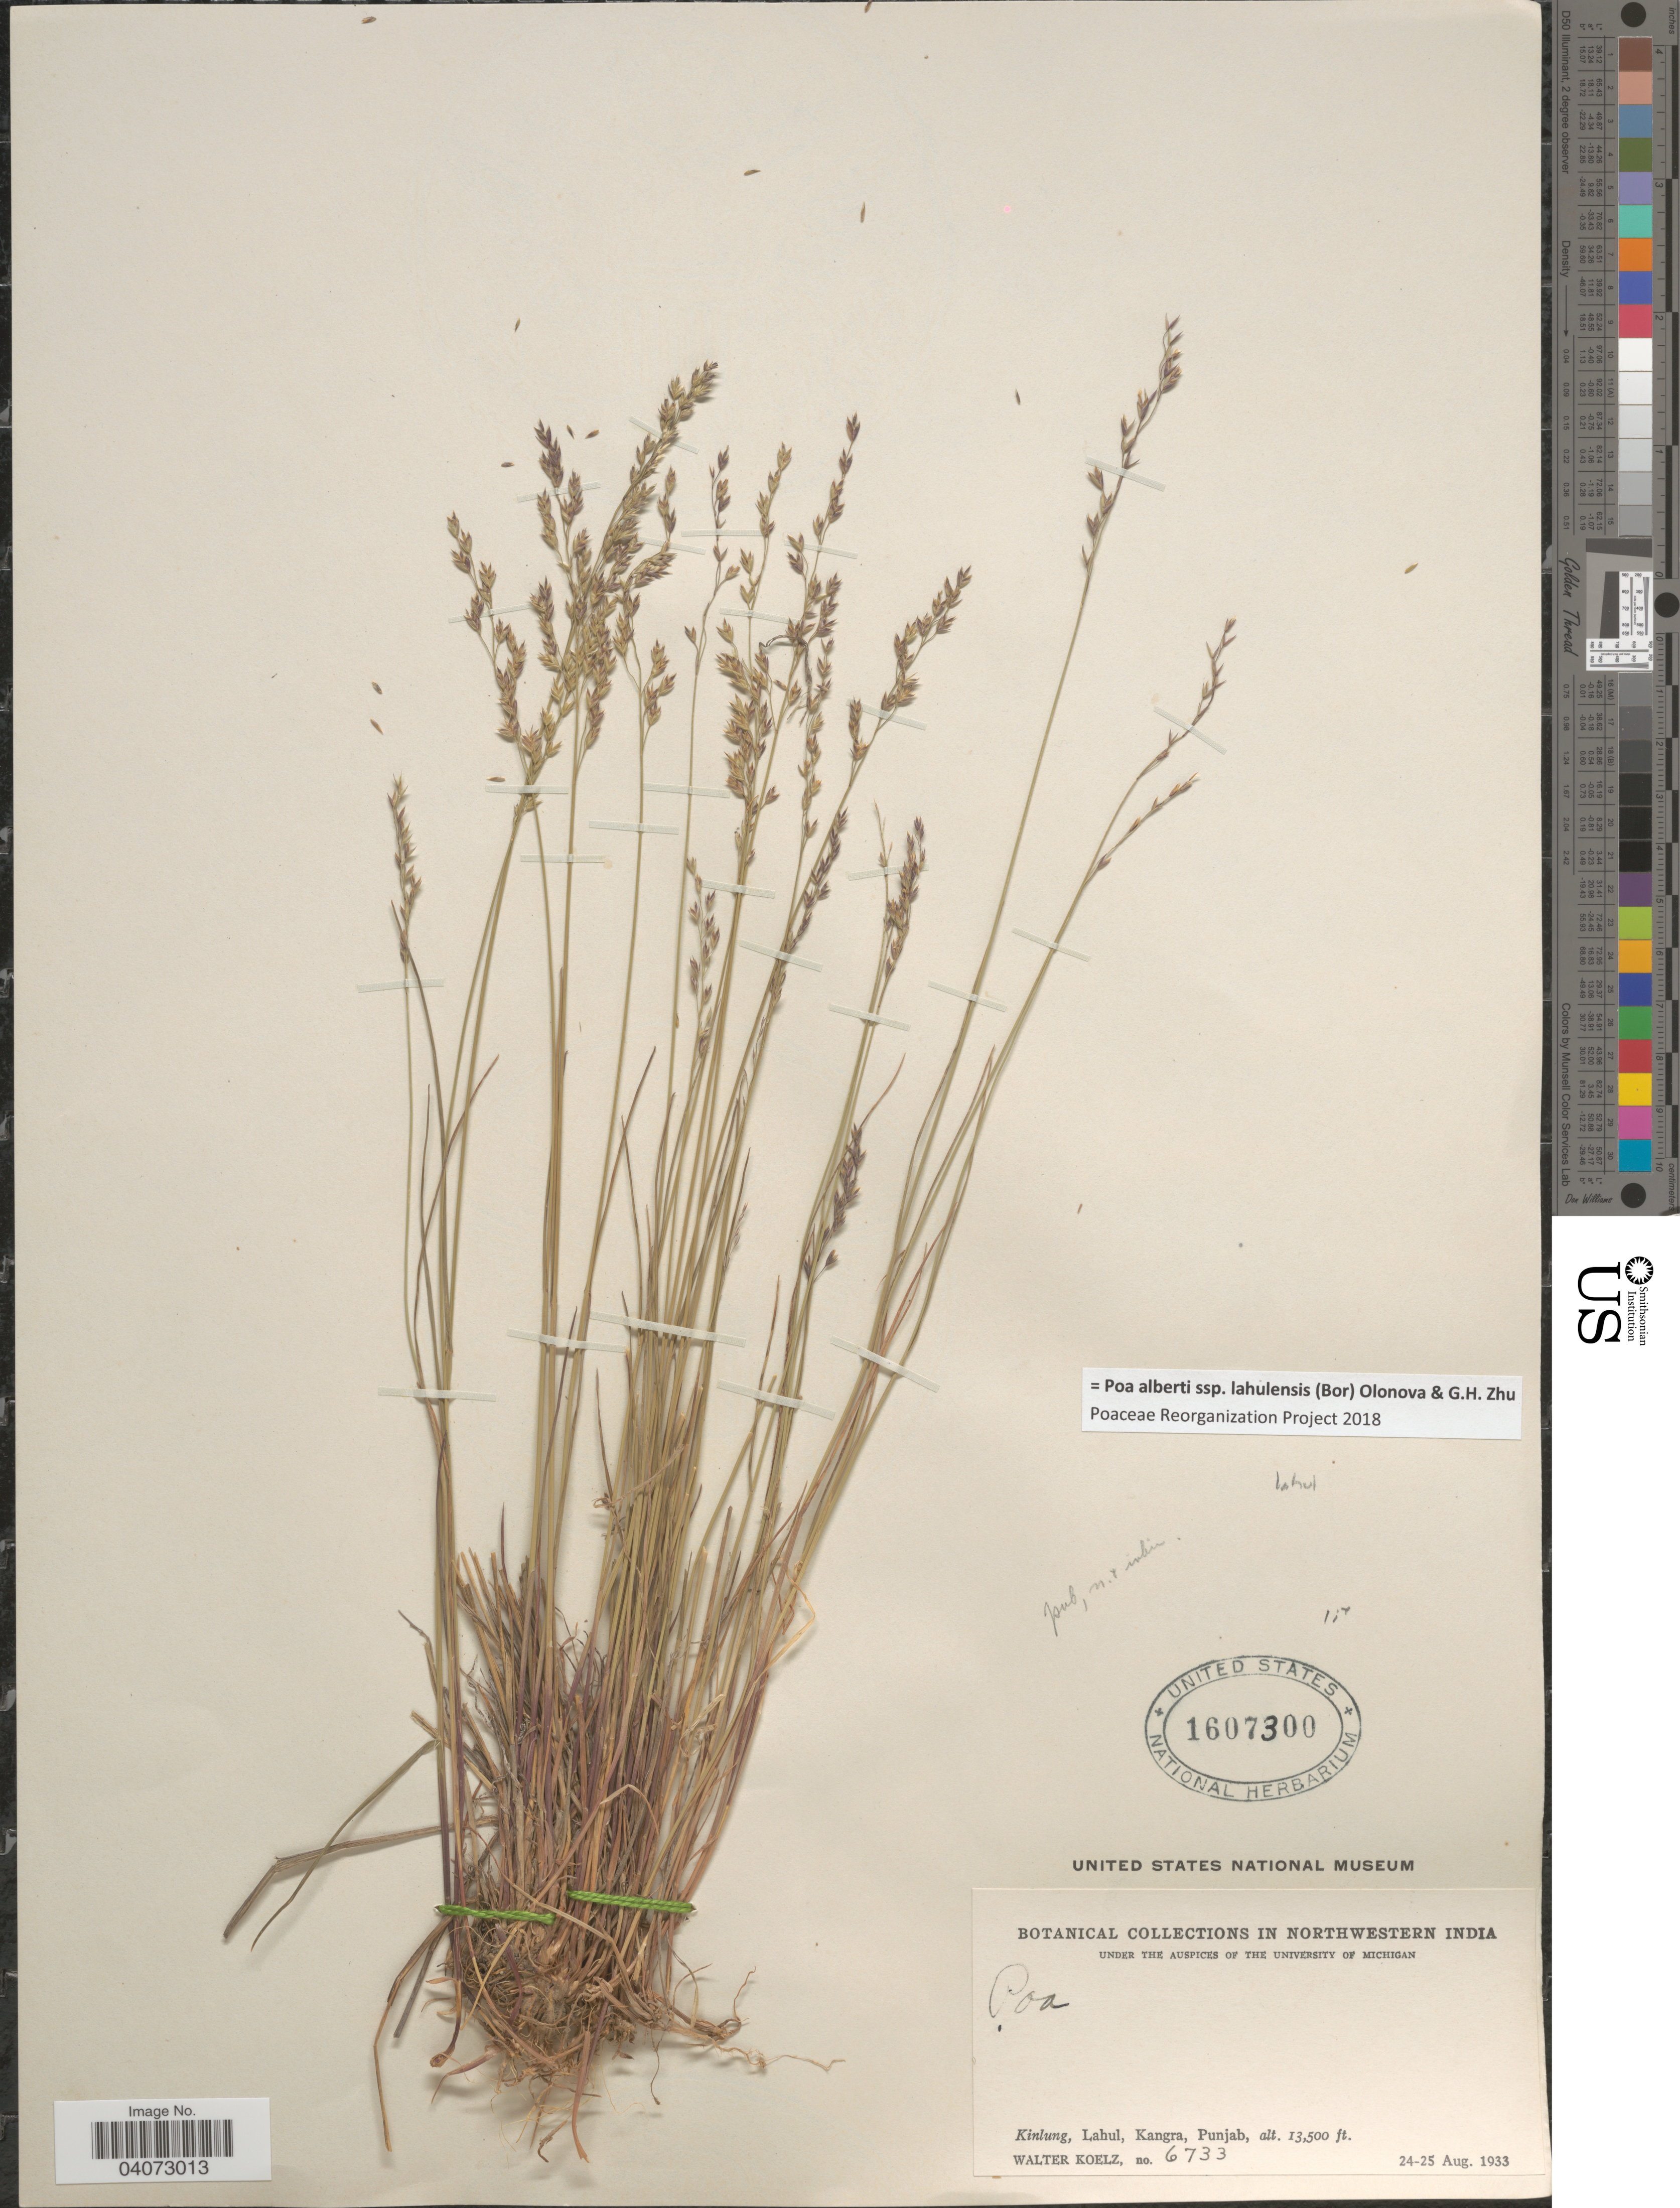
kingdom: Plantae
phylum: Tracheophyta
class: Liliopsida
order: Poales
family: Poaceae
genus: Poa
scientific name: Poa albertii subsp. lahulensis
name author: (Bor) Olonova & G.H. Zhu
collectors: W. N. Koelz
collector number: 6733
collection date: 1933-08-24/1933-08-25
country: India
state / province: Punjab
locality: Northwestern India. Kinlung, Lahul, Kangra.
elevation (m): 4115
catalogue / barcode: US 1607300